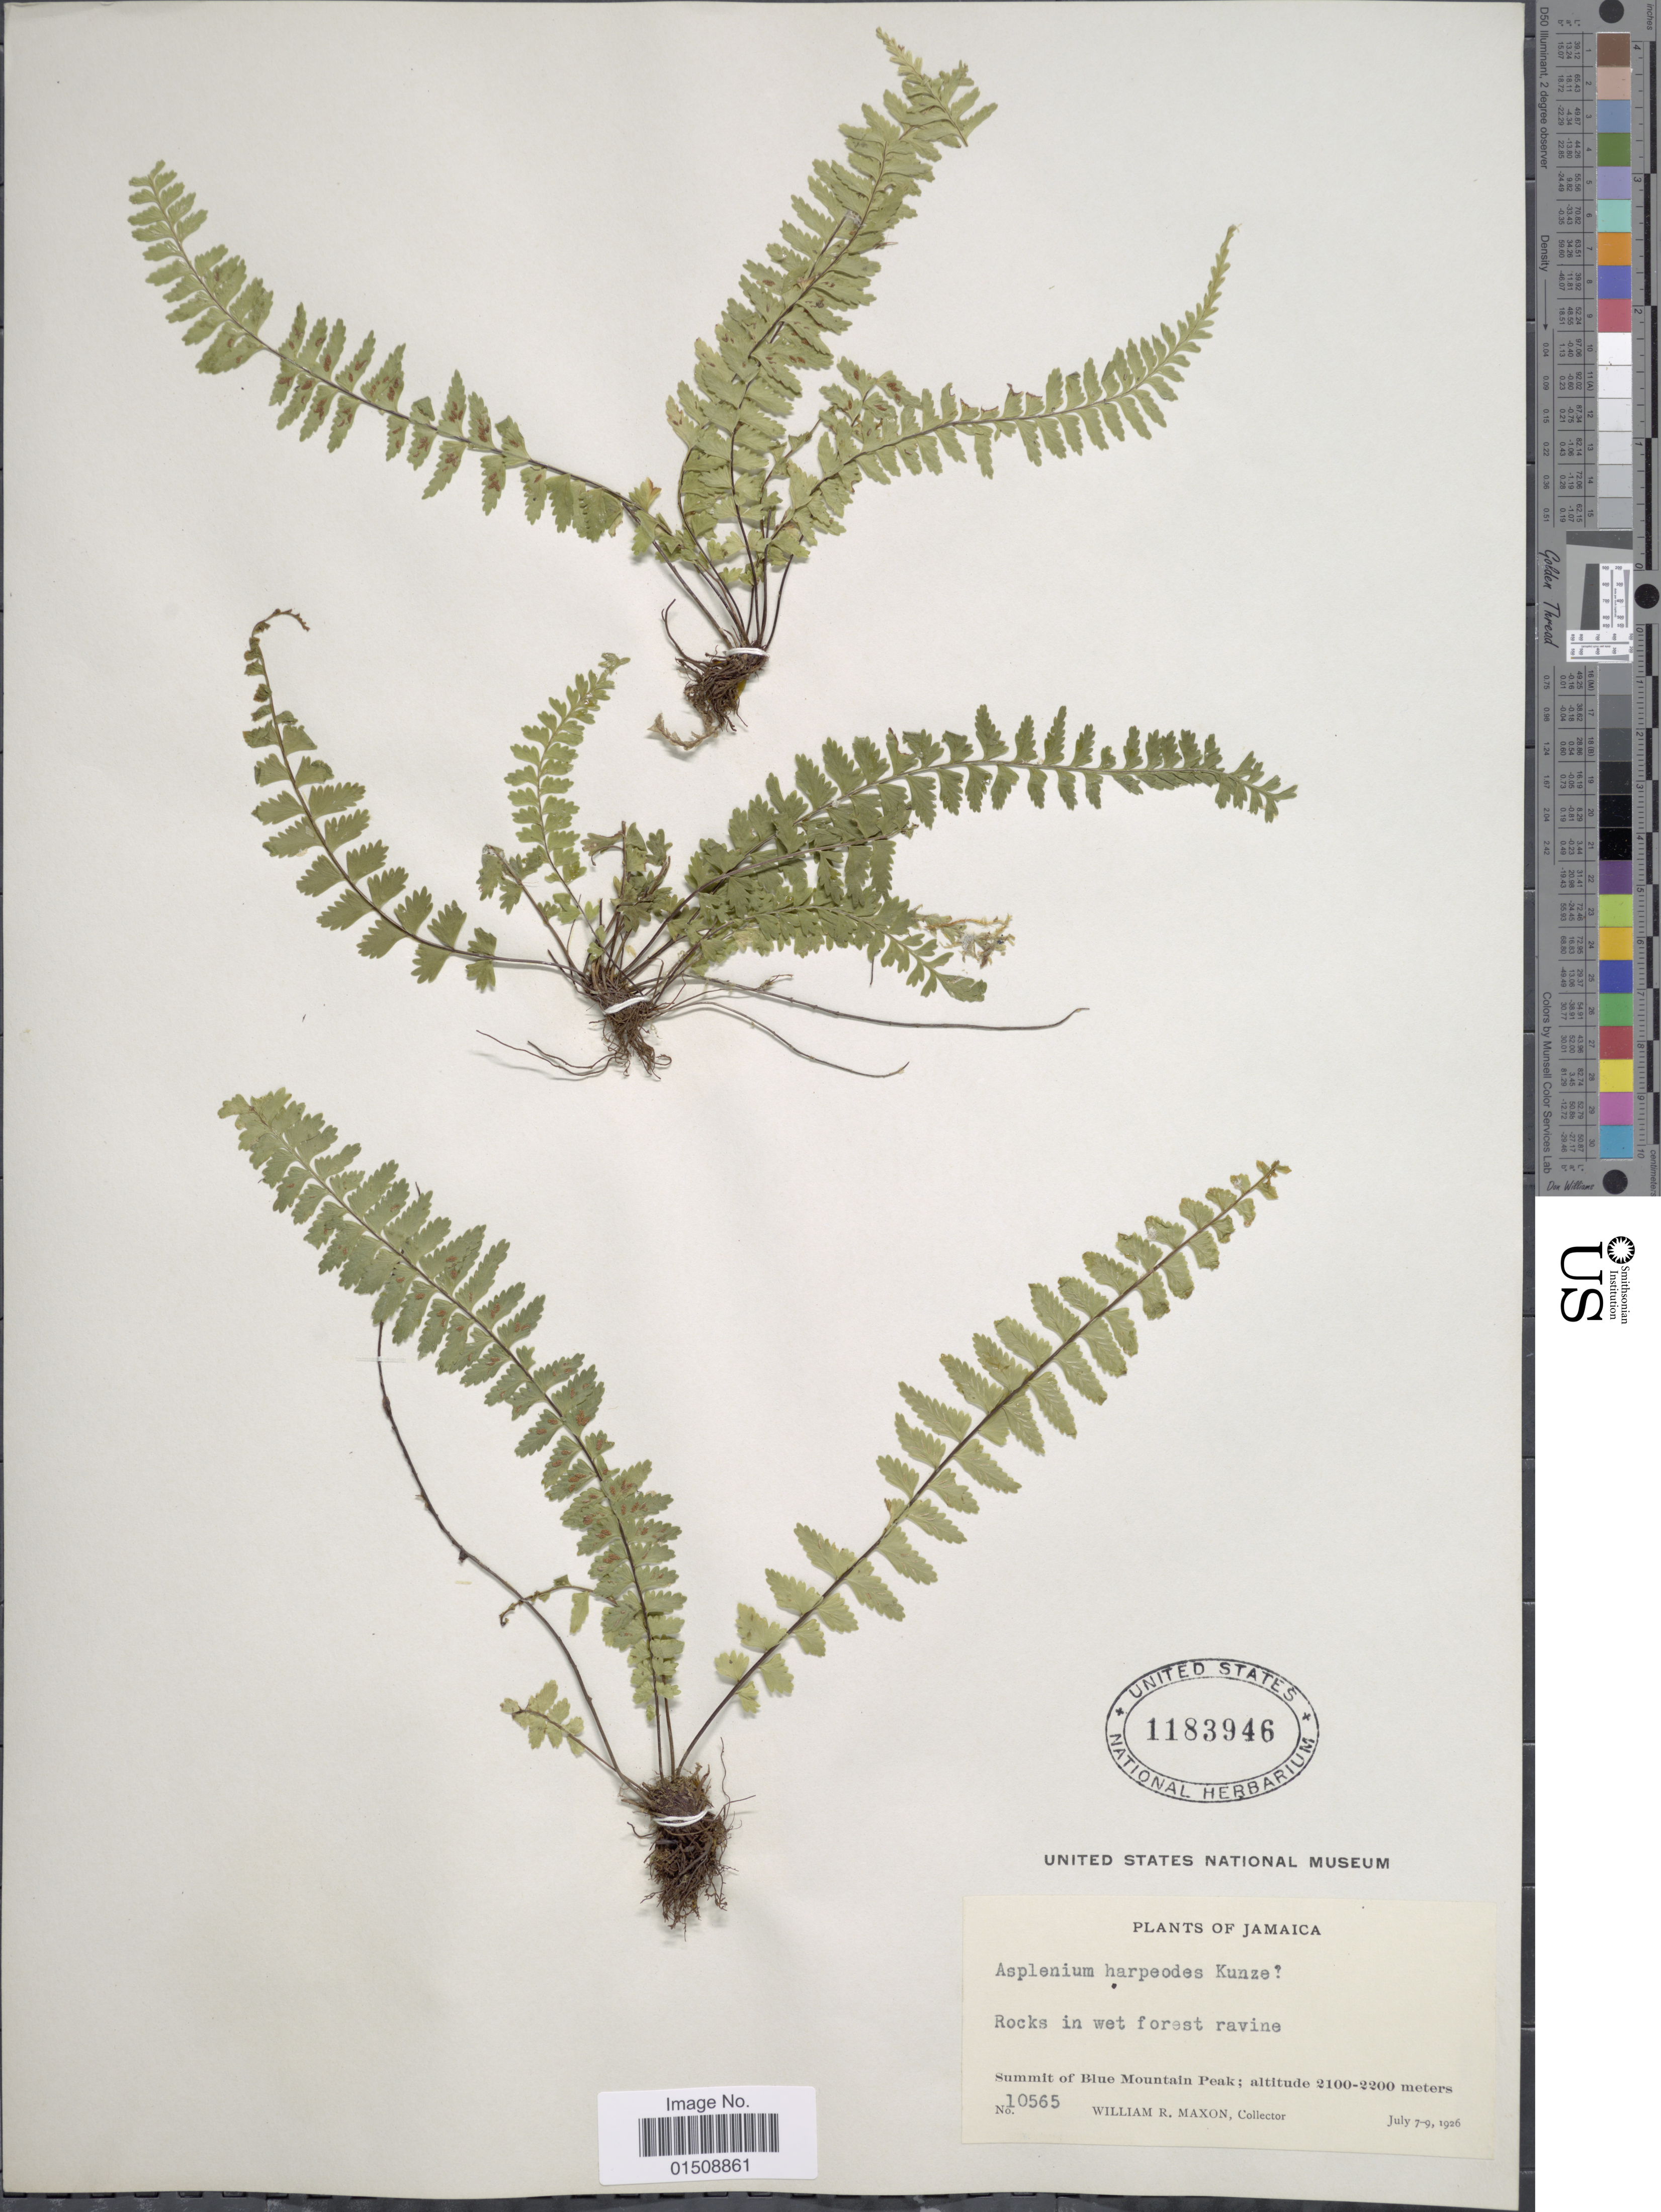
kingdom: Plantae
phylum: Tracheophyta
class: Polypodiopsida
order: Polypodiales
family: Aspleniaceae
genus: Asplenium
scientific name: Asplenium harpeodes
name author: Kunze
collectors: W. R. Maxon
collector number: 40565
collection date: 1926-07-07/1926-07-09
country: Jamaica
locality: Summit of Blue Mountain Peak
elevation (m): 2100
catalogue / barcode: US 1183946